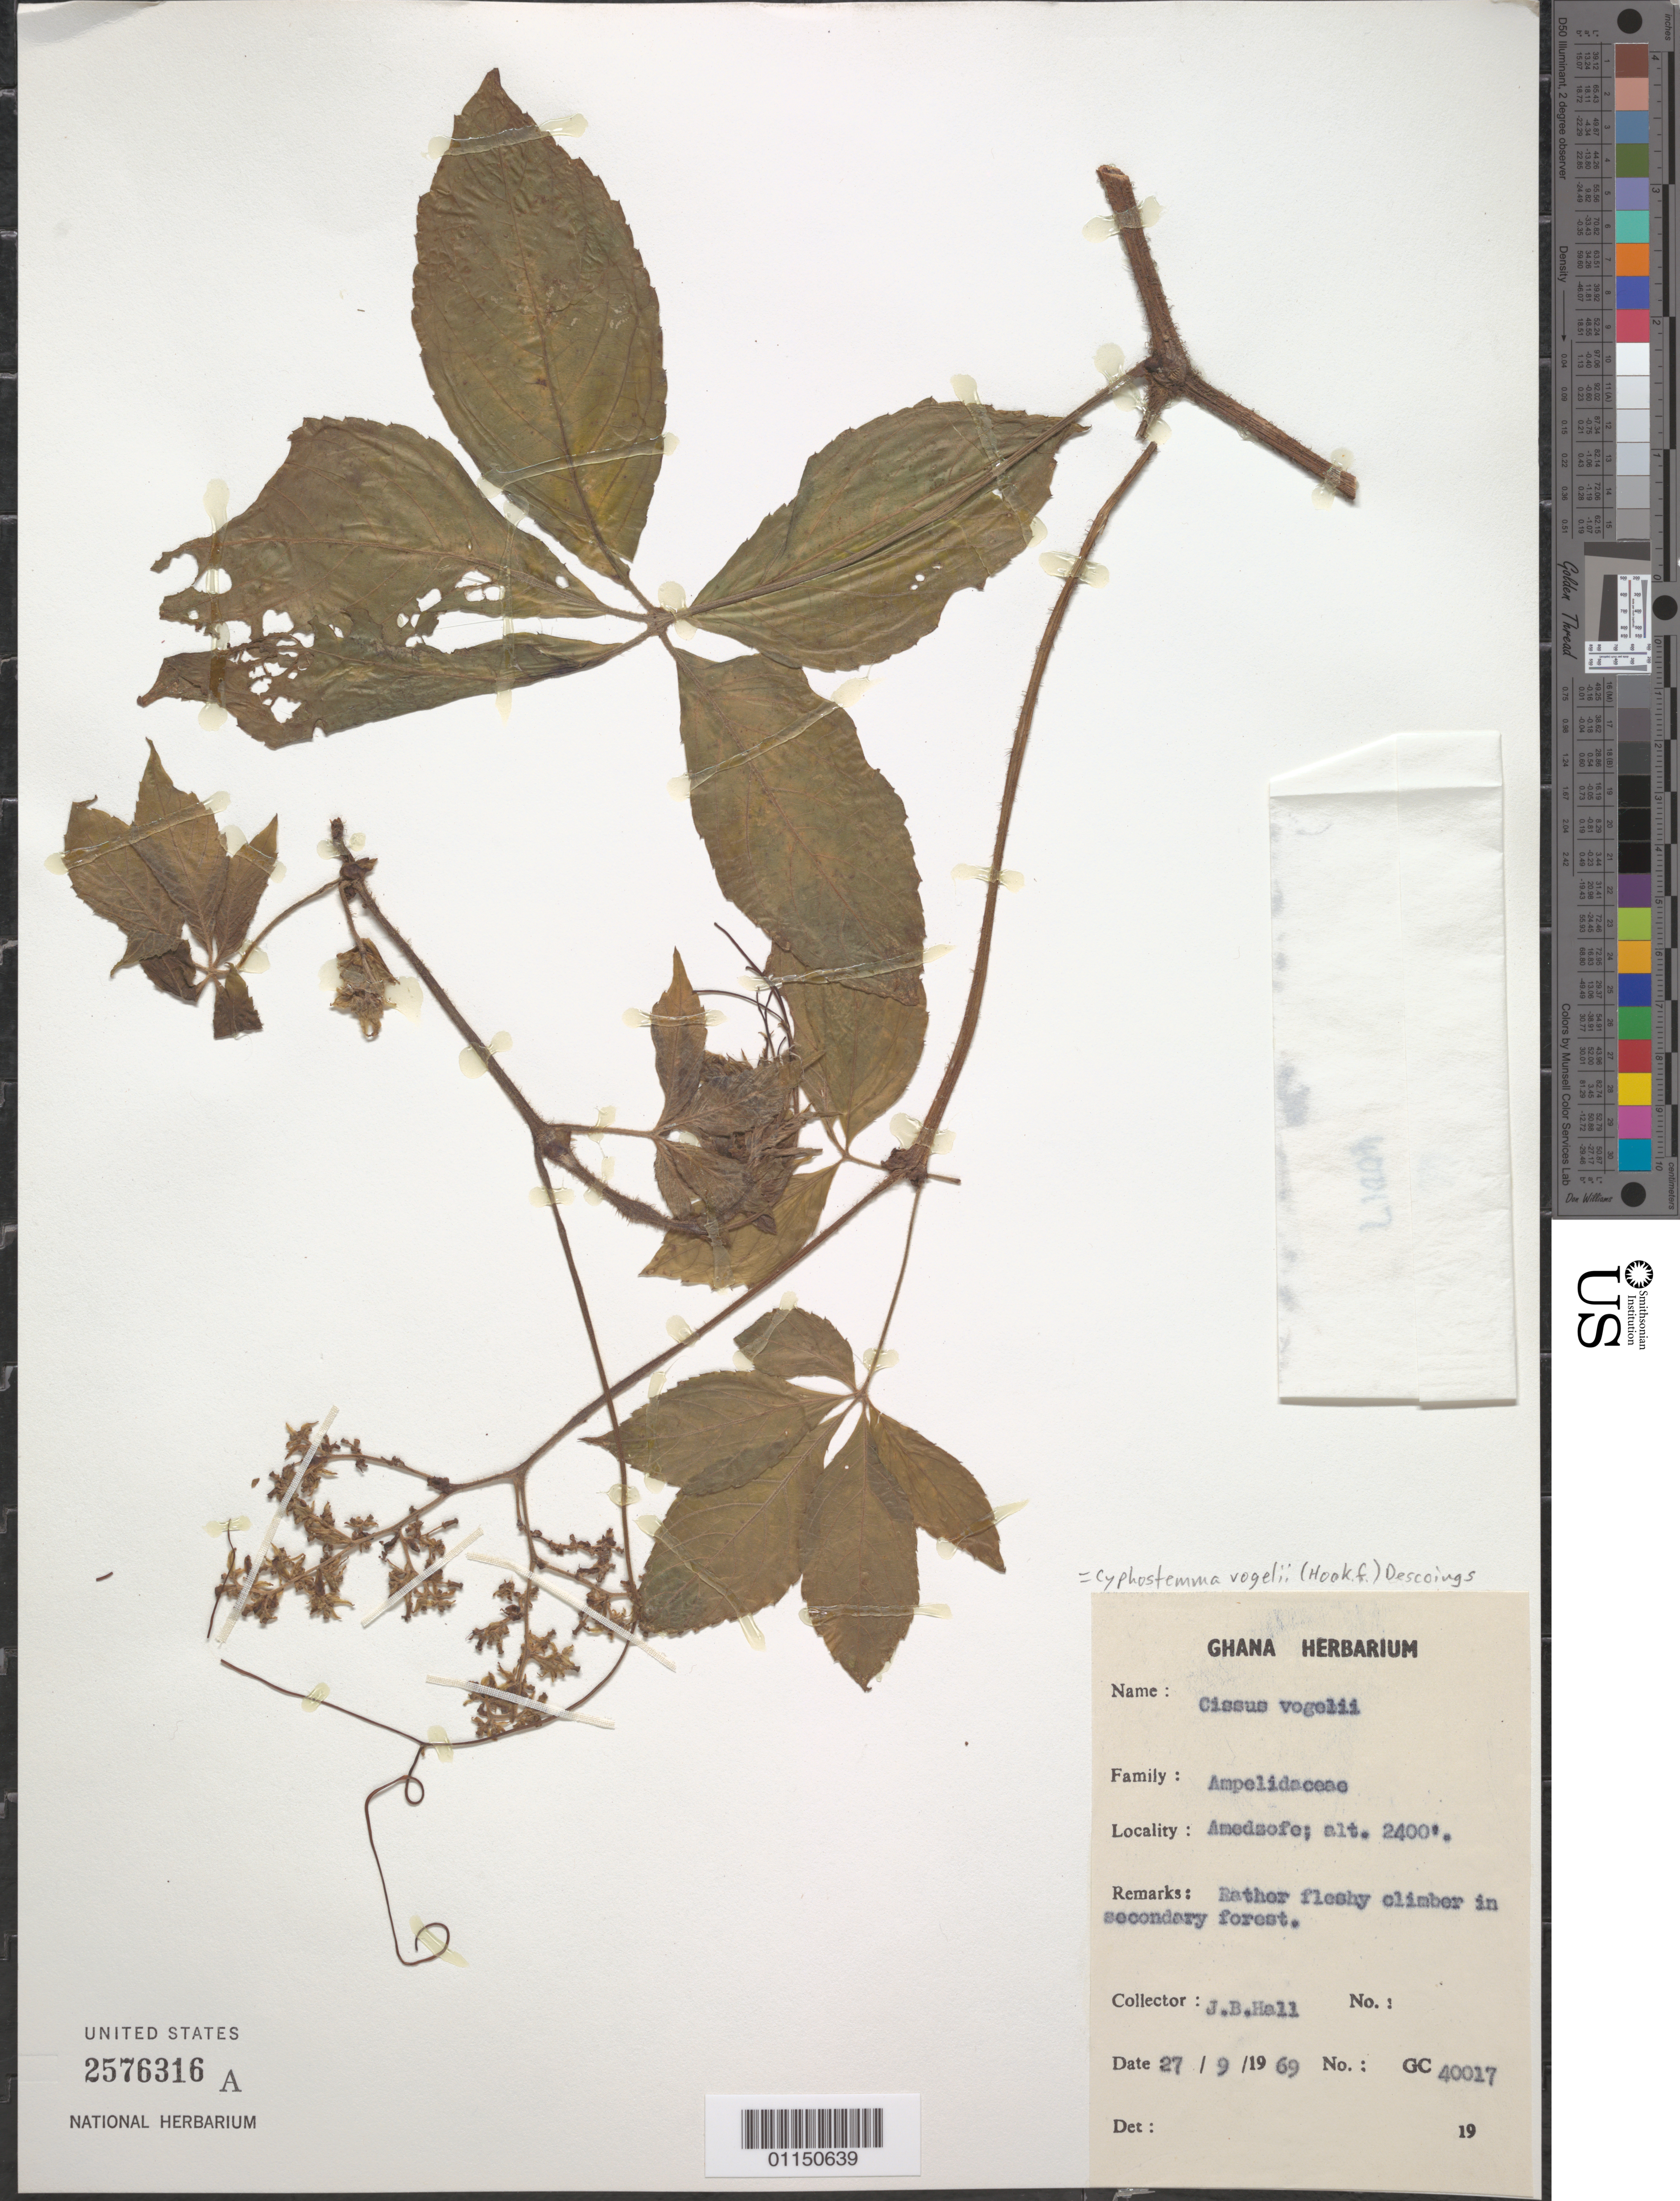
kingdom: Plantae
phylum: Tracheophyta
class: Magnoliopsida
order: Vitales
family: Vitaceae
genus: Cyphostemma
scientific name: Cyphostemma vogelii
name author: (Hook. f.) Desc.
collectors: J. Hall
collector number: GC 40017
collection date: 1969-09-27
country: Ghana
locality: Amedzofe.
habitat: Climber in secondary forest.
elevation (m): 732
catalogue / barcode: US 2576316